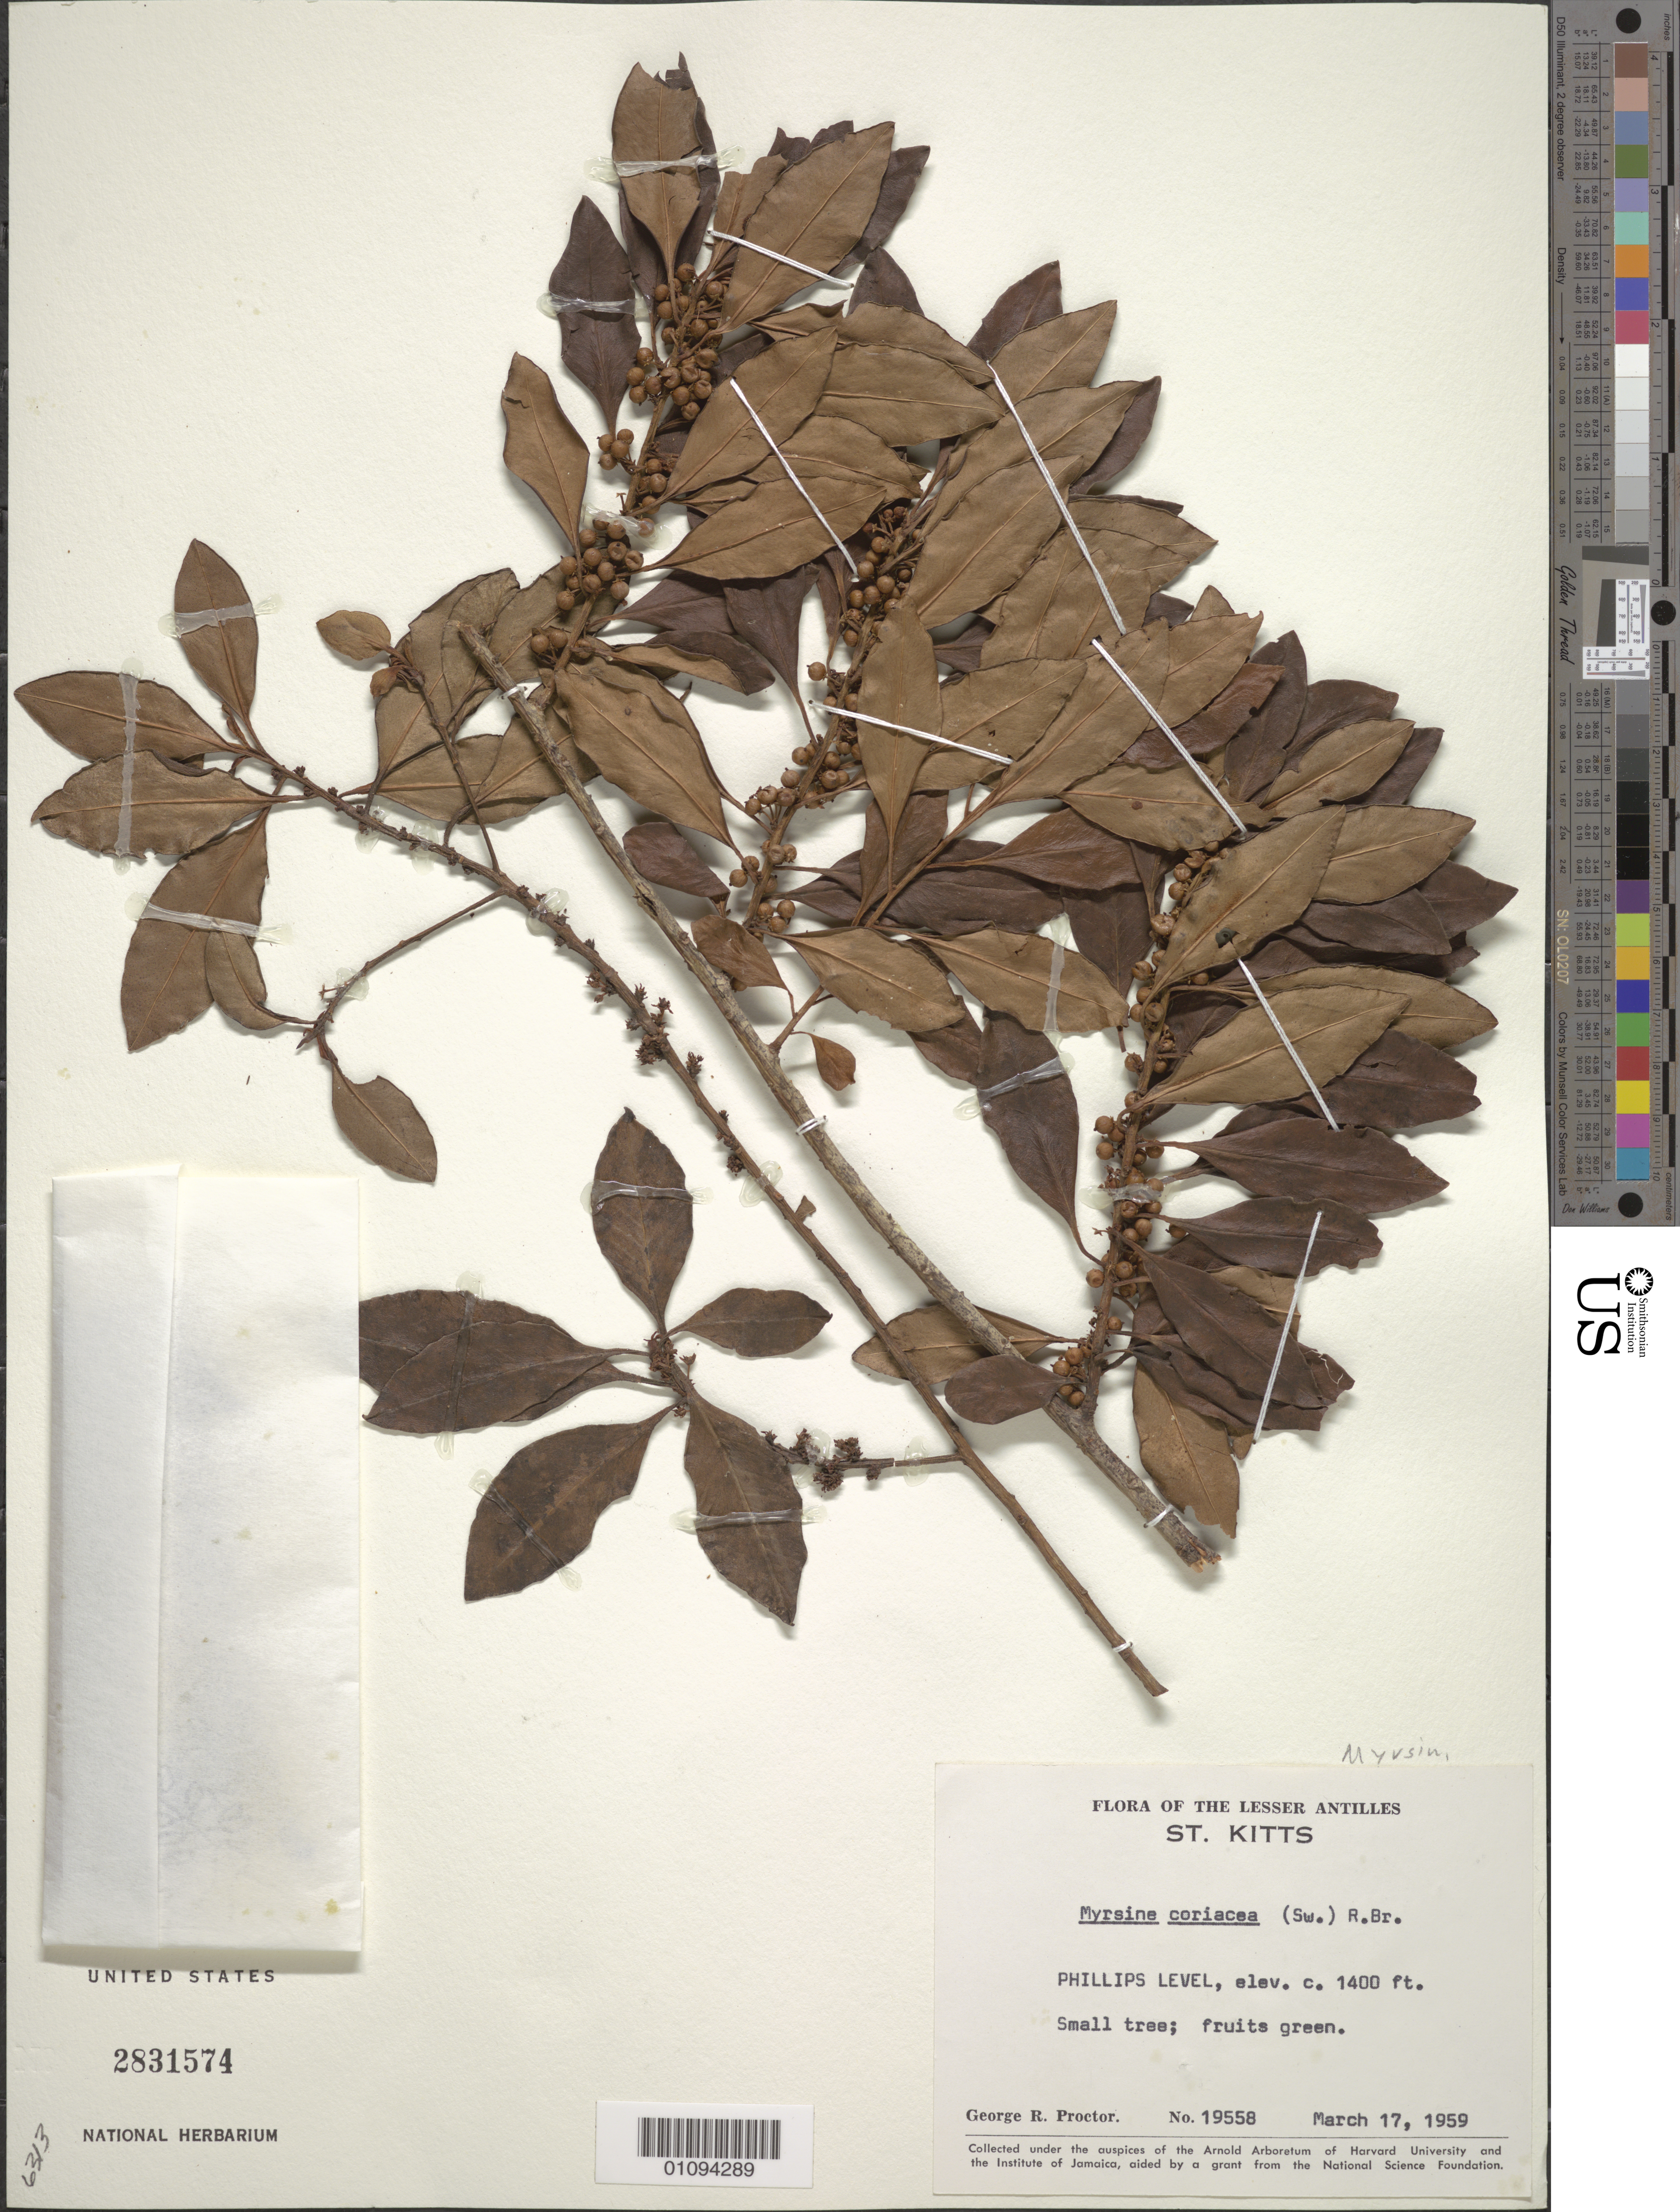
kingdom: Plantae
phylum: Tracheophyta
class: Magnoliopsida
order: Ericales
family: Primulaceae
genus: Myrsine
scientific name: Myrsine coriacea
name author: (Sw.) R. Br. ex Roem. & Schult.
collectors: G. R. Proctor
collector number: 19558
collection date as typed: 17 Mar 1959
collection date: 1959-03-17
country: St. Christopher-Nevis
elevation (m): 427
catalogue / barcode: US 2831574